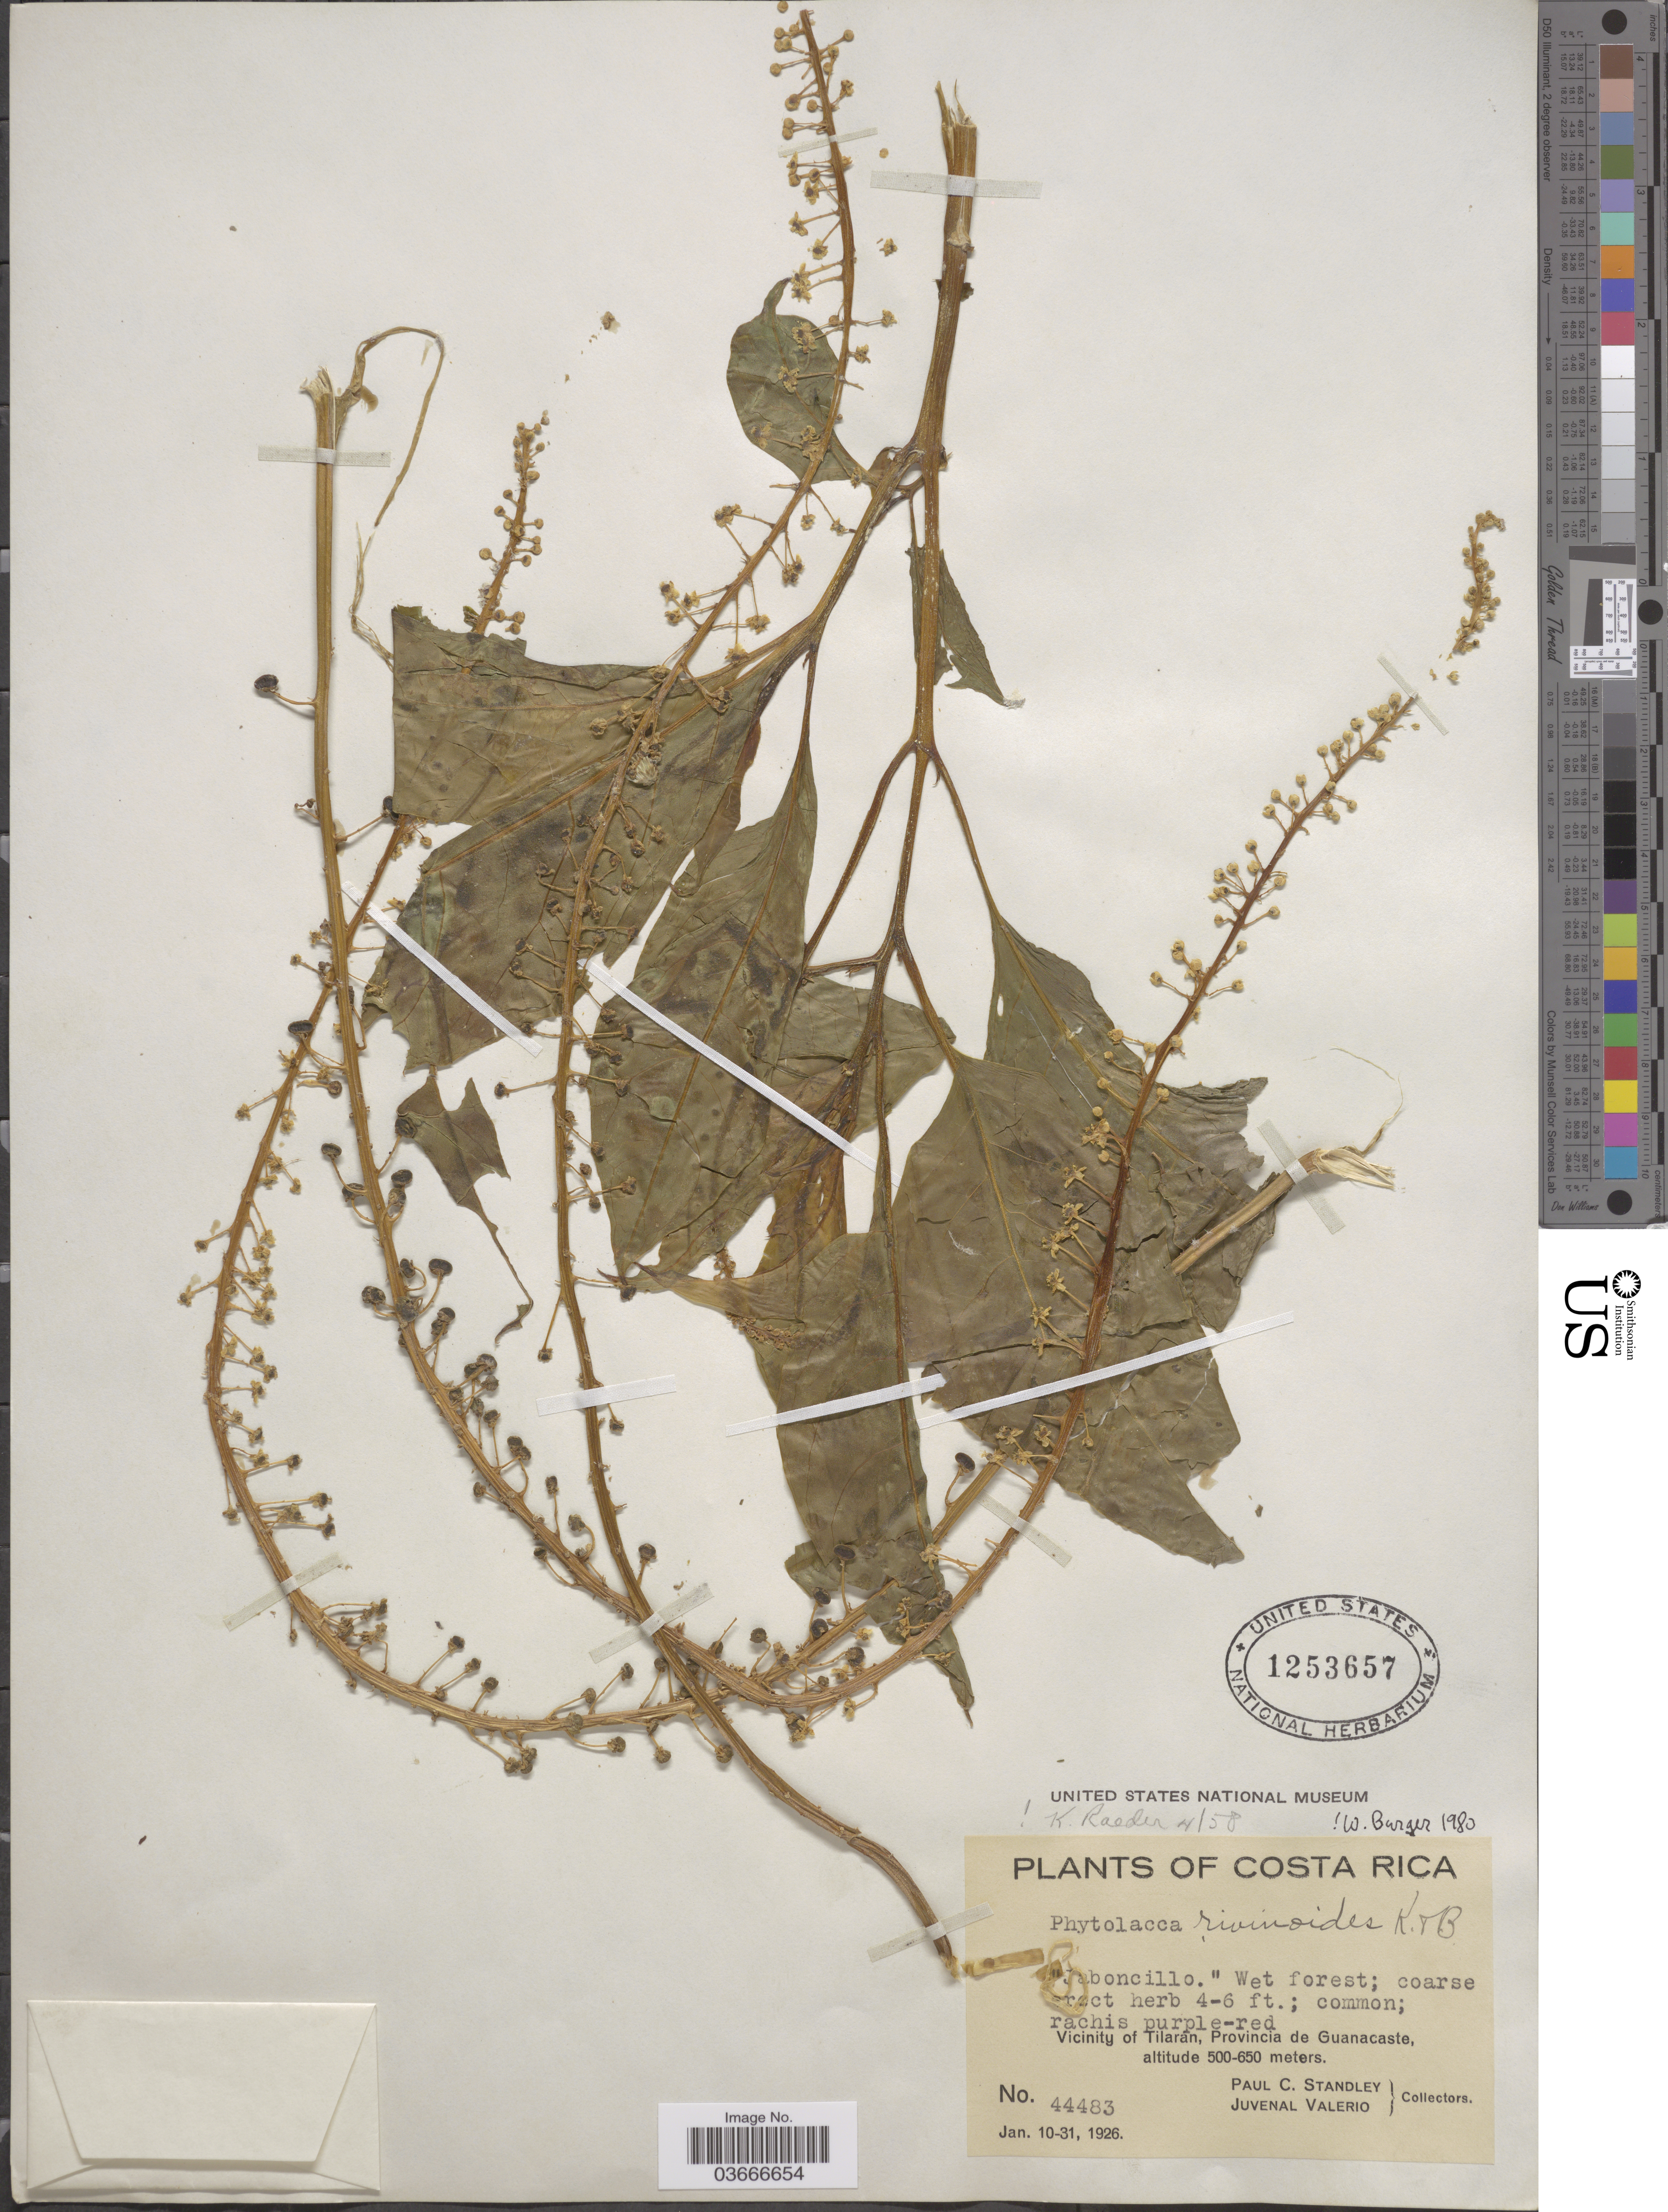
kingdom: Plantae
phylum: Tracheophyta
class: Magnoliopsida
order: Caryophyllales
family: Phytolaccaceae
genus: Phytolacca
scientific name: Phytolacca rivinoides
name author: Kunth & C.D. Bouché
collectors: P. C. Standley & J. Valerio R.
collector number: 44483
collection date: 1926-01-10/1926-01-31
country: Costa Rica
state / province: Guanacaste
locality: Vicinity of Tilarán.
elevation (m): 500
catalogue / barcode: US 1253657